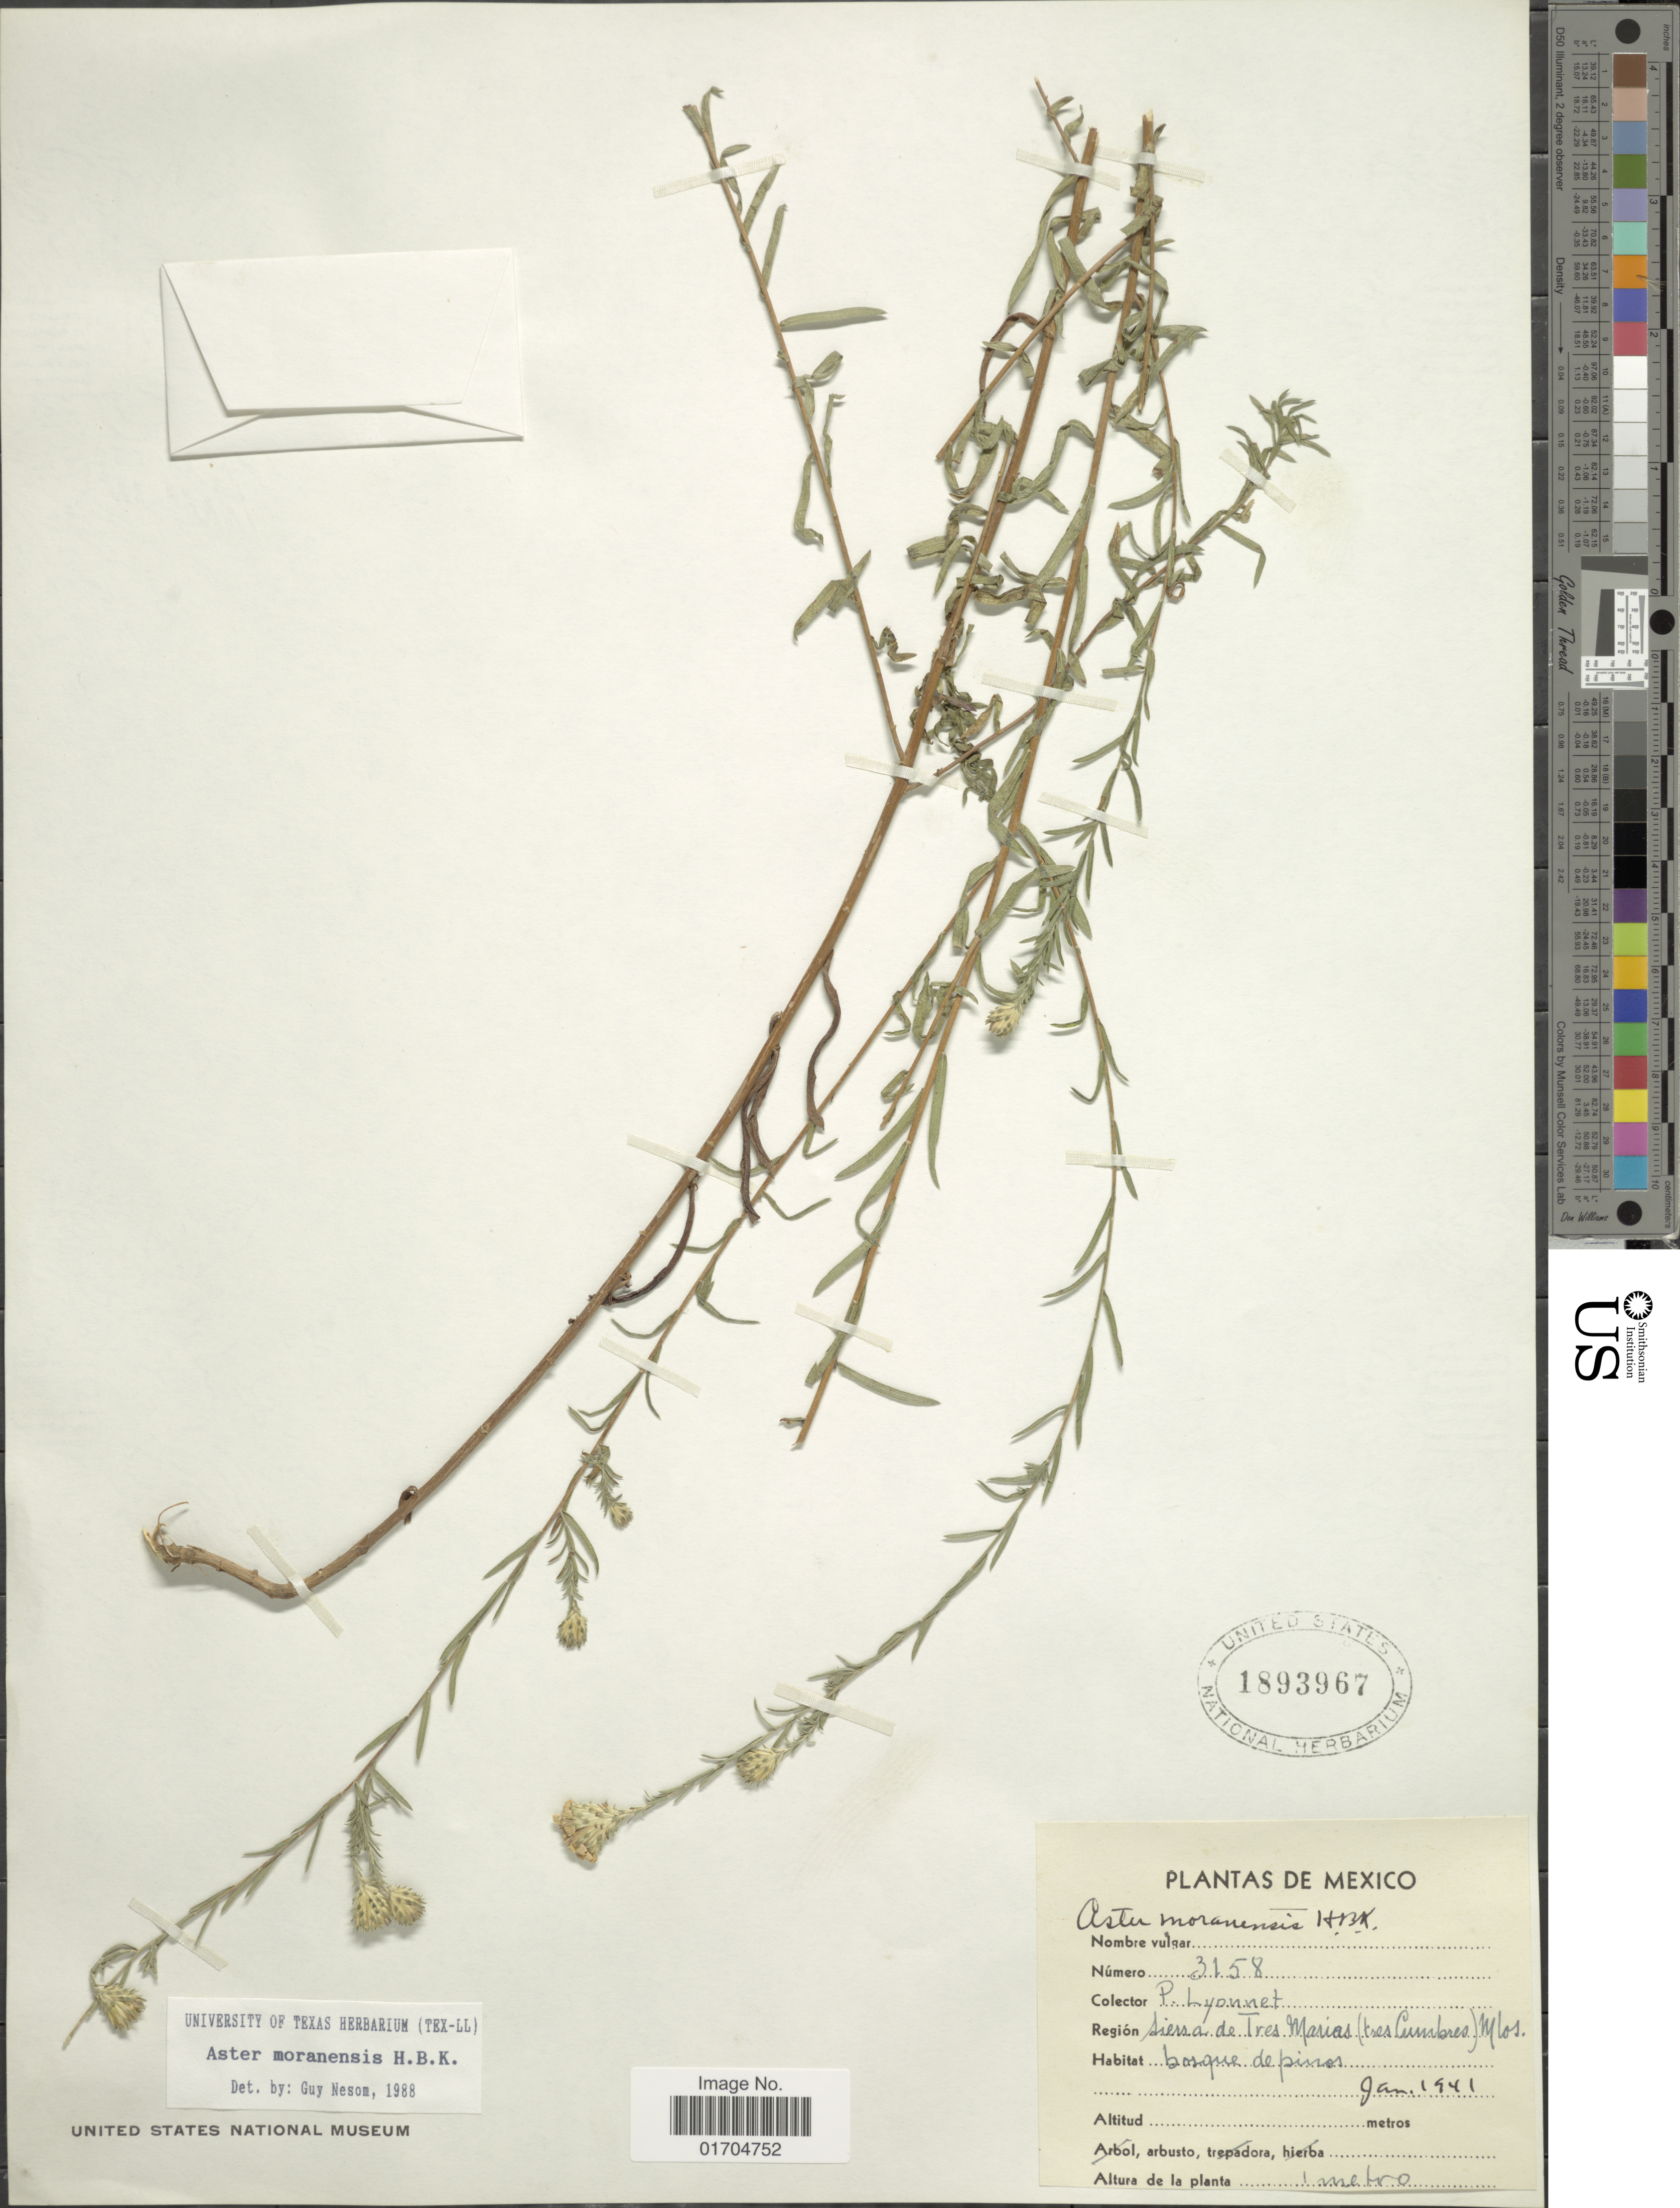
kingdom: Plantae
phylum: Tracheophyta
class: Magnoliopsida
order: Asterales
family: Asteraceae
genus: Symphyotrichum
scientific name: Symphyotrichum moranense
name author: (Kunth) G.L. Nesom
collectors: P. Lyonnet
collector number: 3158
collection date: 1941-01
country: Mexico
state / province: Morelos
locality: Región Sierra de Tres Marias (tres Cumbres)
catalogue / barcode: US 1893967